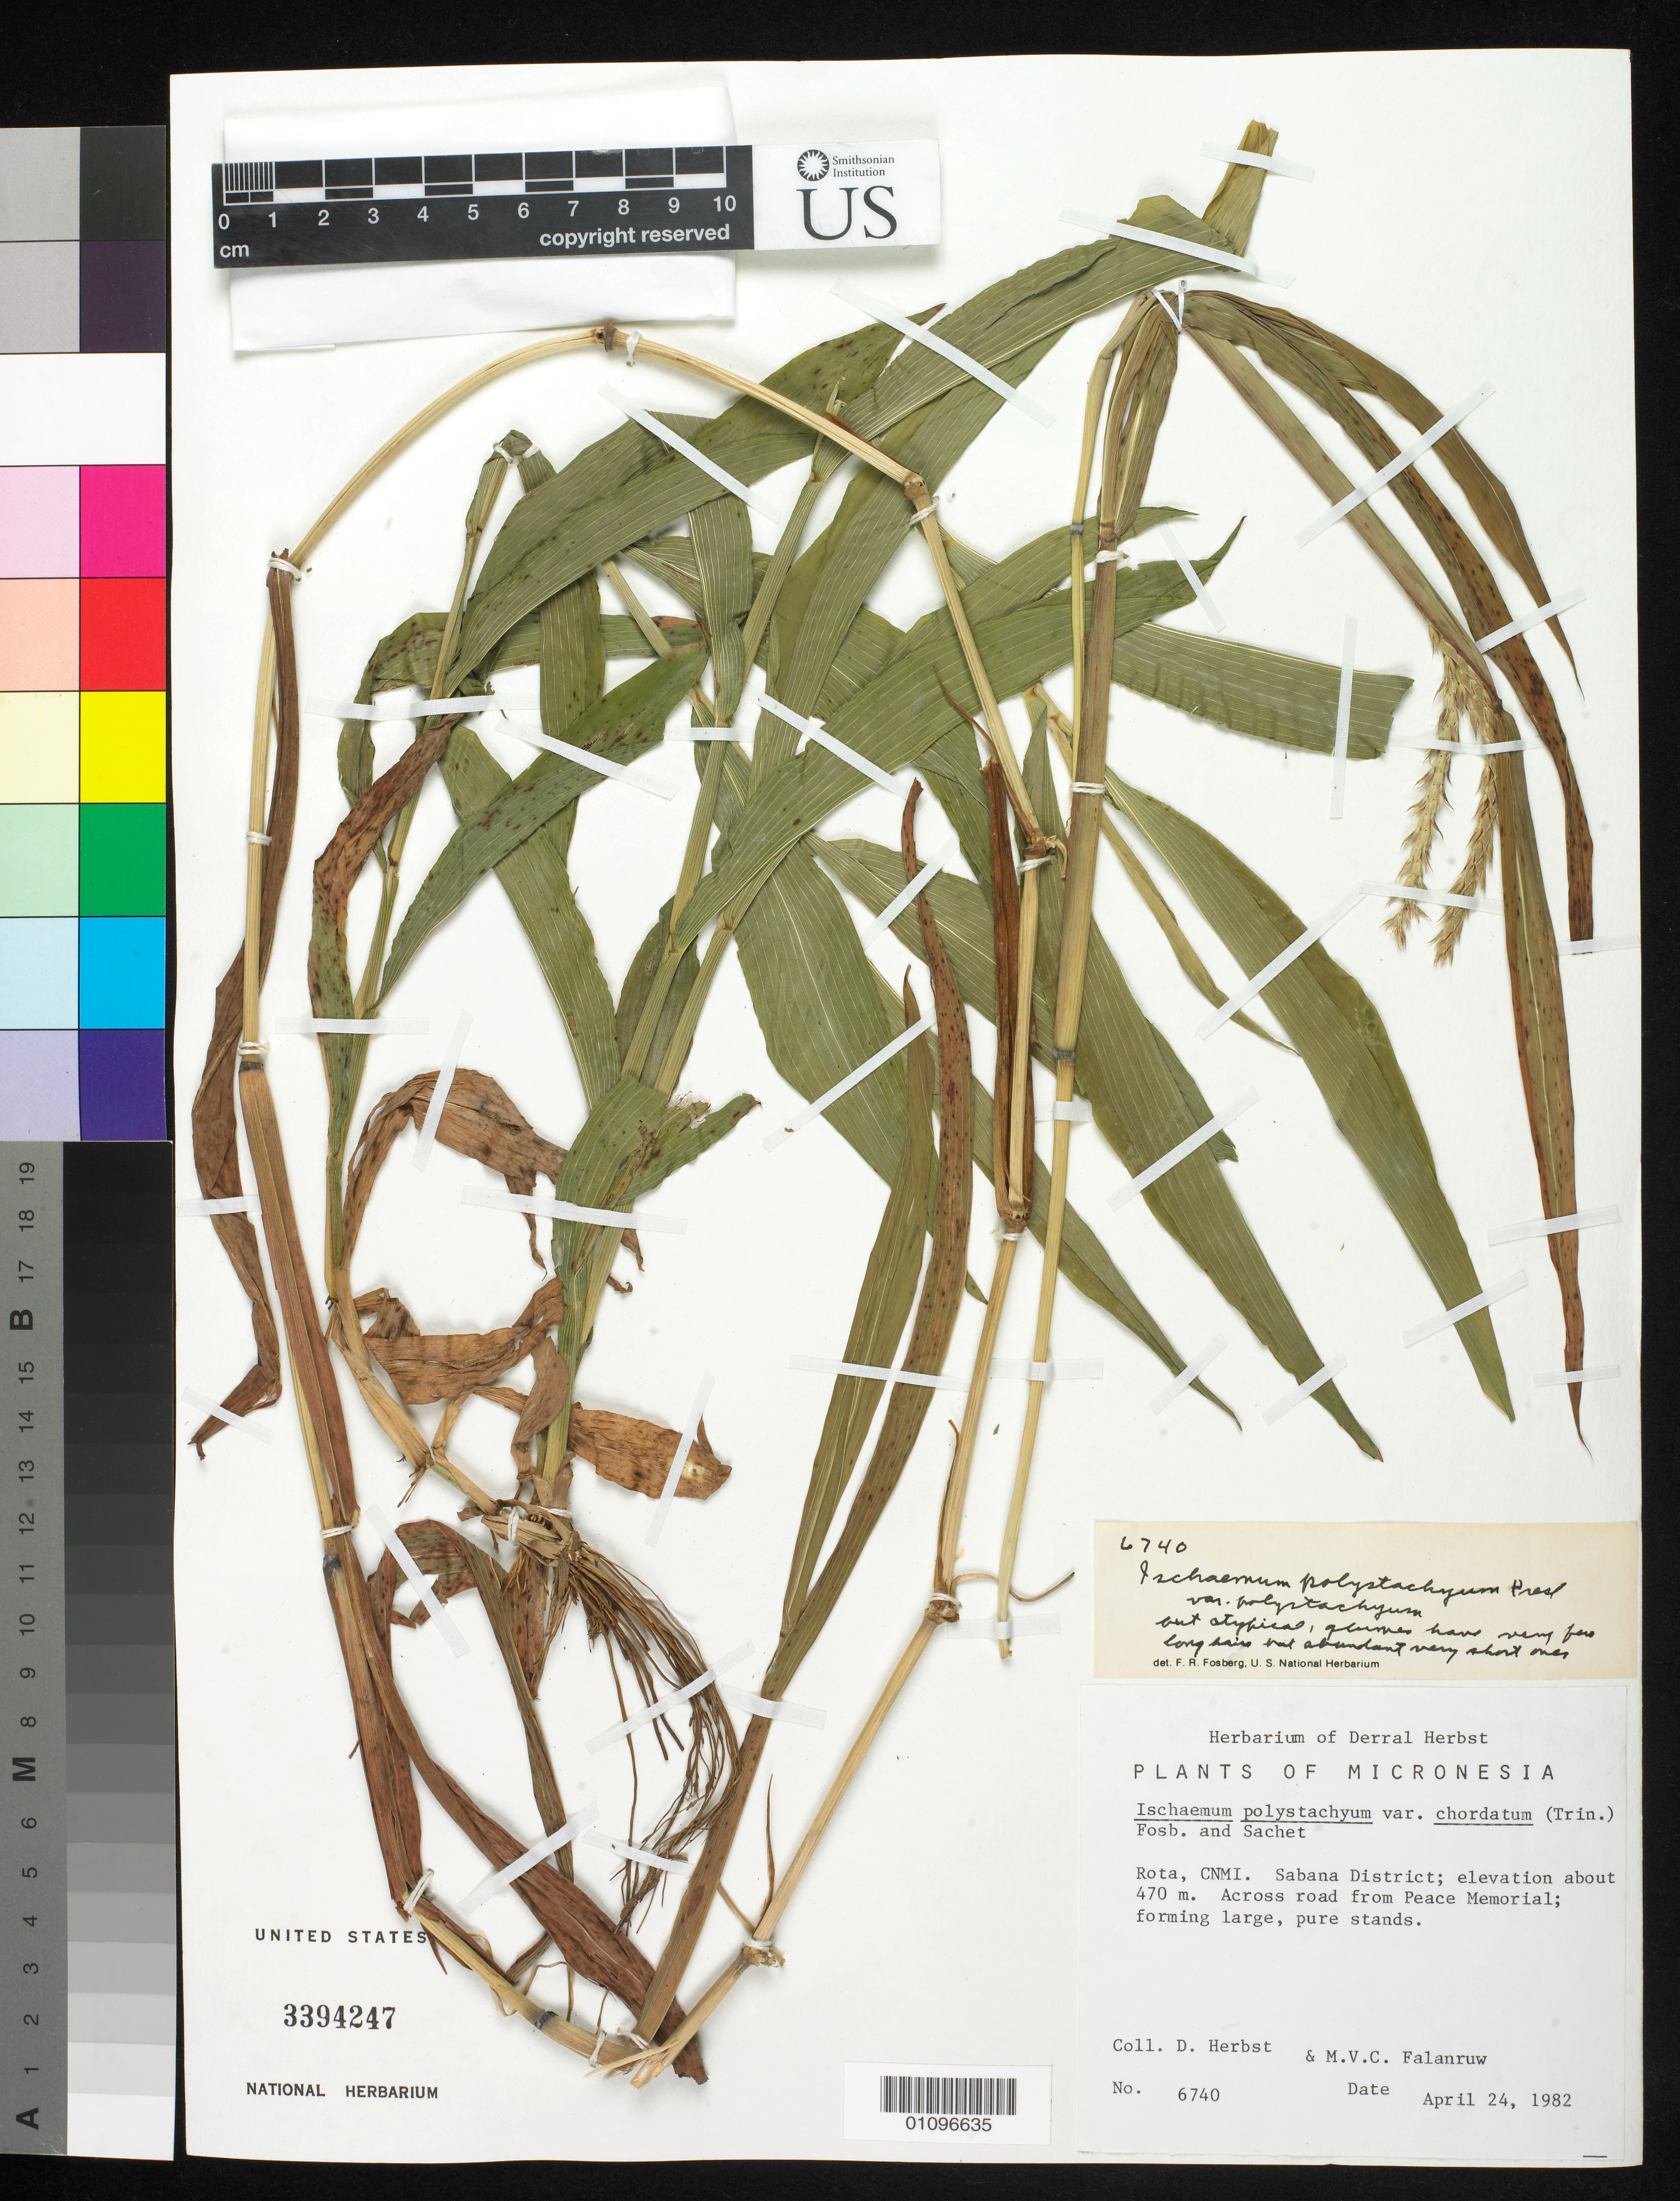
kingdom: Plantae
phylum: Tracheophyta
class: Liliopsida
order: Poales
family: Poaceae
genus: Ischaemum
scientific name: Ischaemum polystachyum var. chordatum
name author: (Trin.) Fosberg & Sachet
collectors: D. R. Herbst & M. V. Falanruw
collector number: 6740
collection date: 1982-04-24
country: Northern Mariana Islands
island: Rota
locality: CNMI. Sabana District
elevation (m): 470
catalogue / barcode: US 3394247